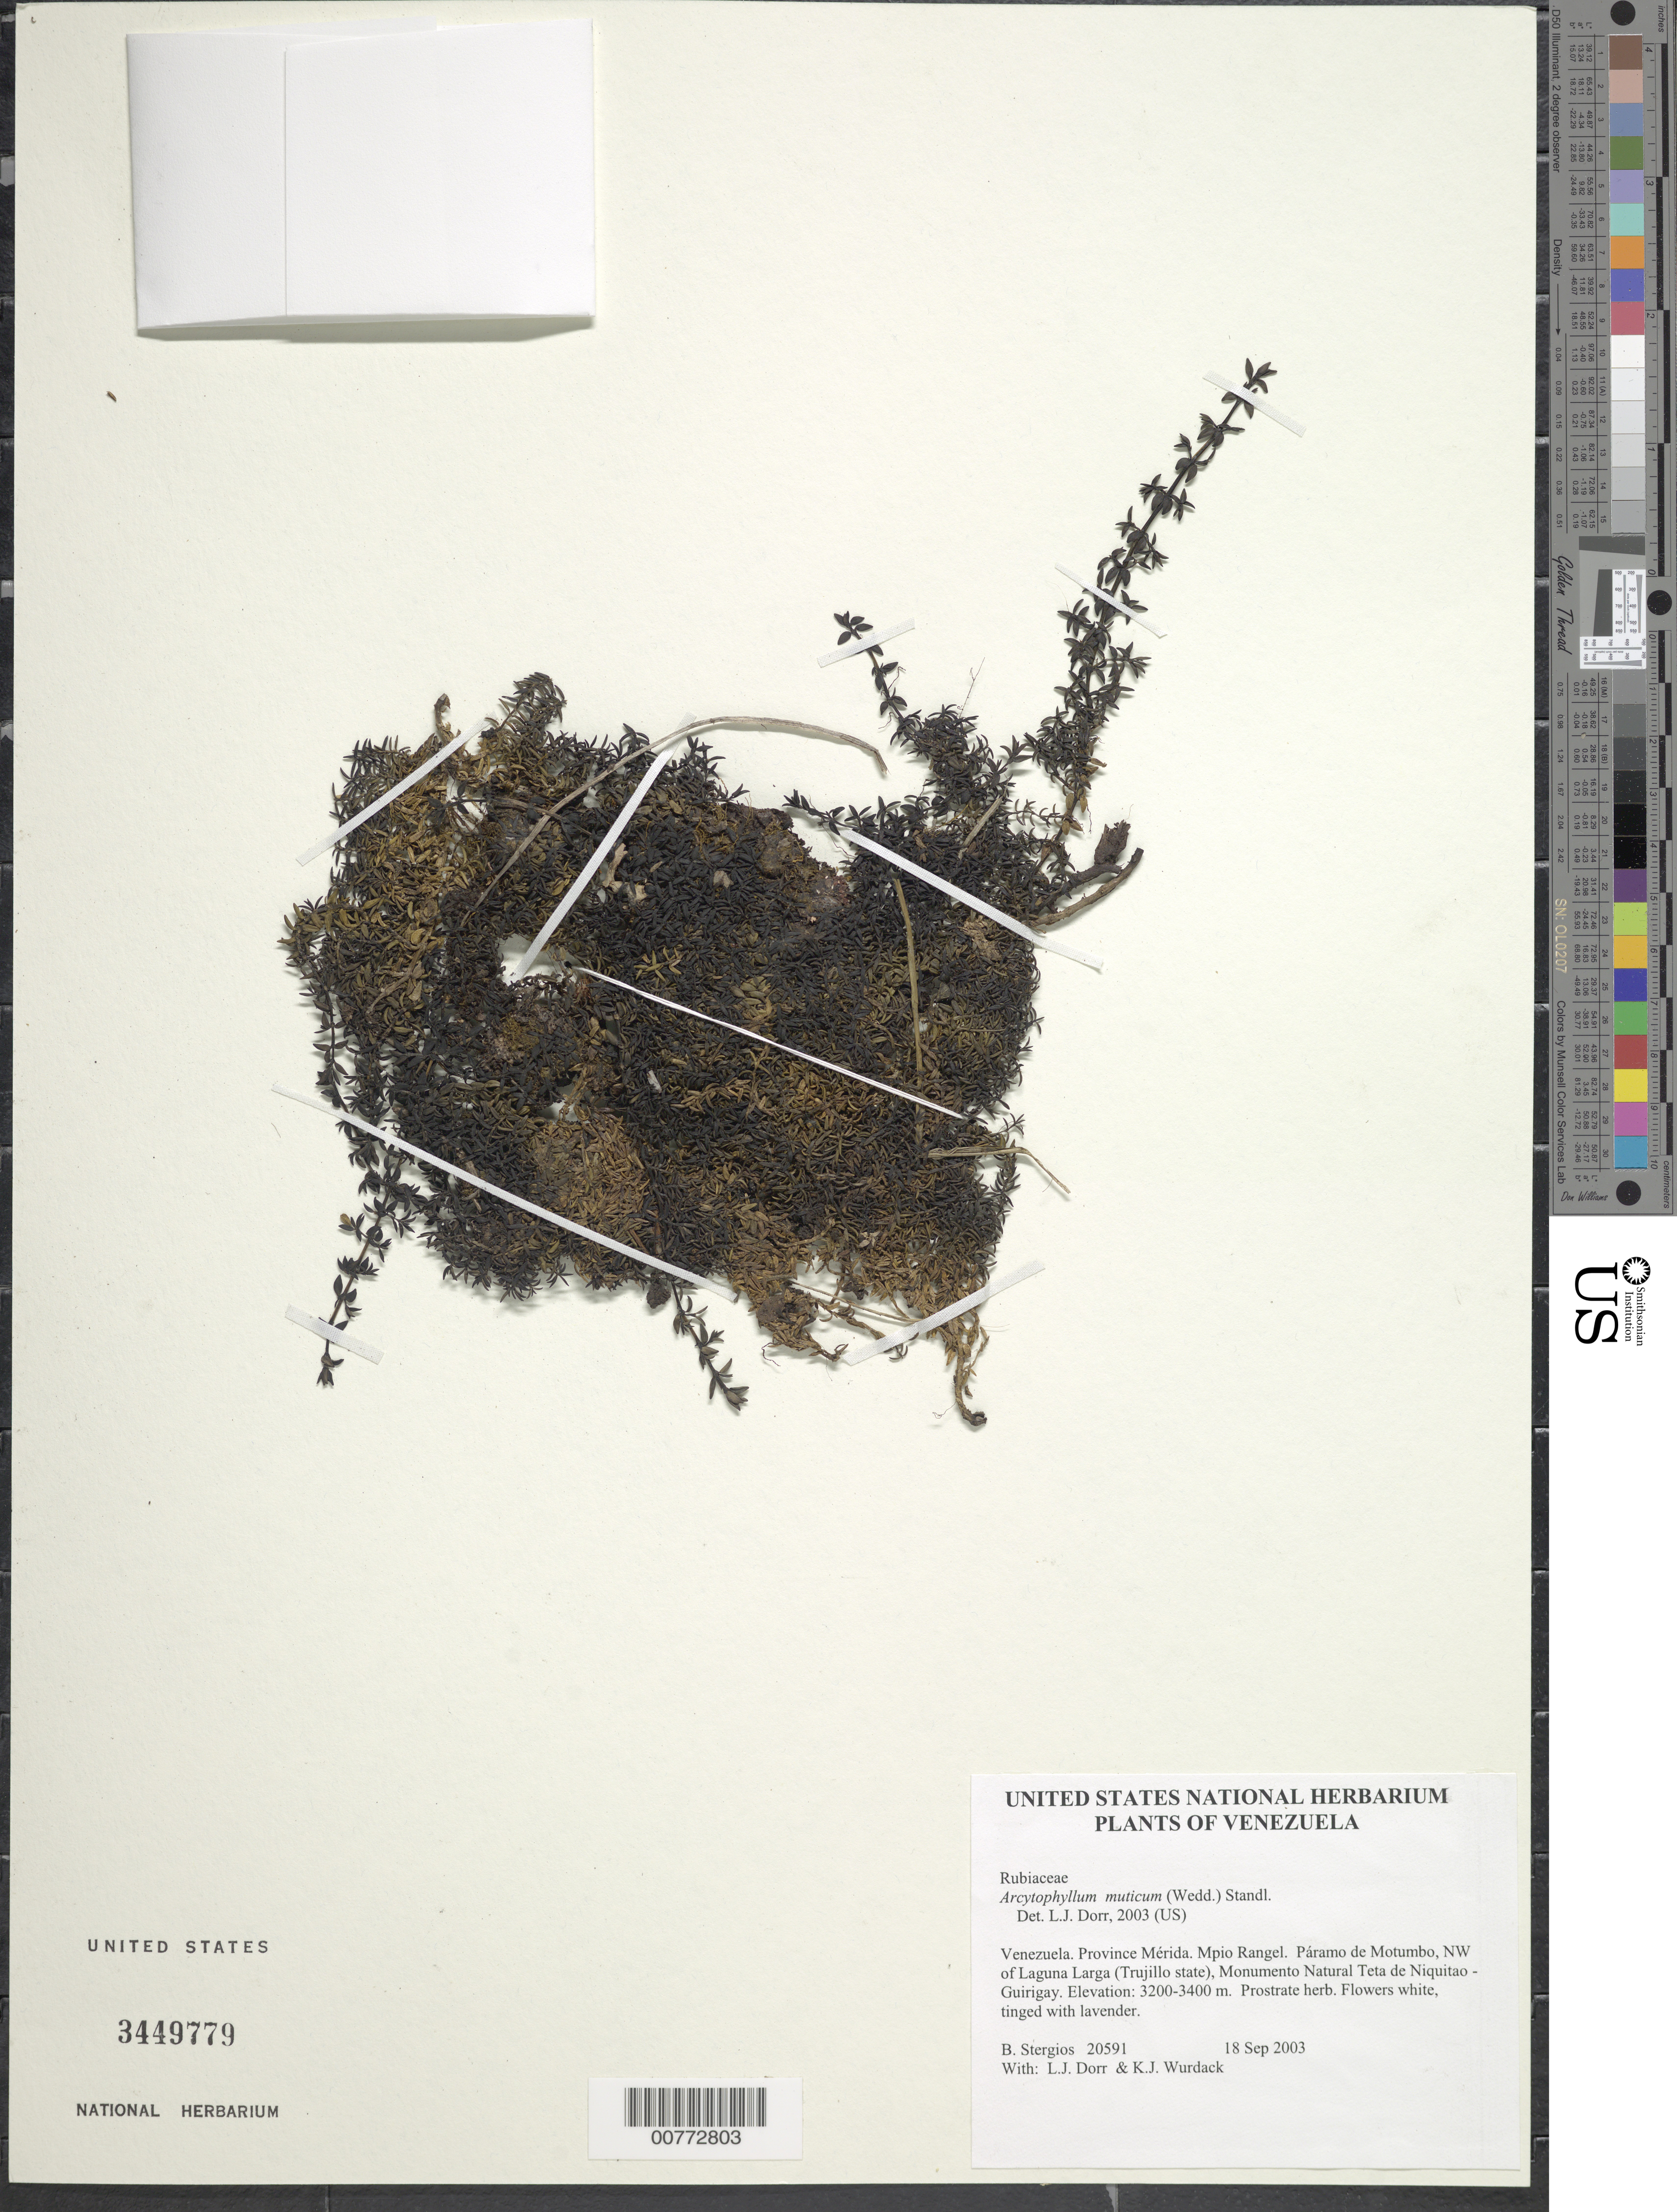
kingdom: Plantae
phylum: Tracheophyta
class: Magnoliopsida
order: Gentianales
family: Rubiaceae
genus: Arcytophyllum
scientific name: Arcytophyllum muticum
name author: (Wedd.) Standl.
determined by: Dorr, L. J., (BOT), Smithsonian Institution - National Museum of Natural History (UNITED STATES)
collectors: B. G. Stergios, L. J. Dorr & K. Wurdack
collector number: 20591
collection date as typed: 18 Sep 2003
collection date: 2003-09-18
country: Venezuela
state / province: Mérida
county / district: Rangel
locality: Páramo de Motumbo, NW of Laguna Larga (Trujillo state), Monumento Natural Teta de Niquitao - Guirigay.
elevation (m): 3200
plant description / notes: PORT, US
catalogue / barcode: US 3449779